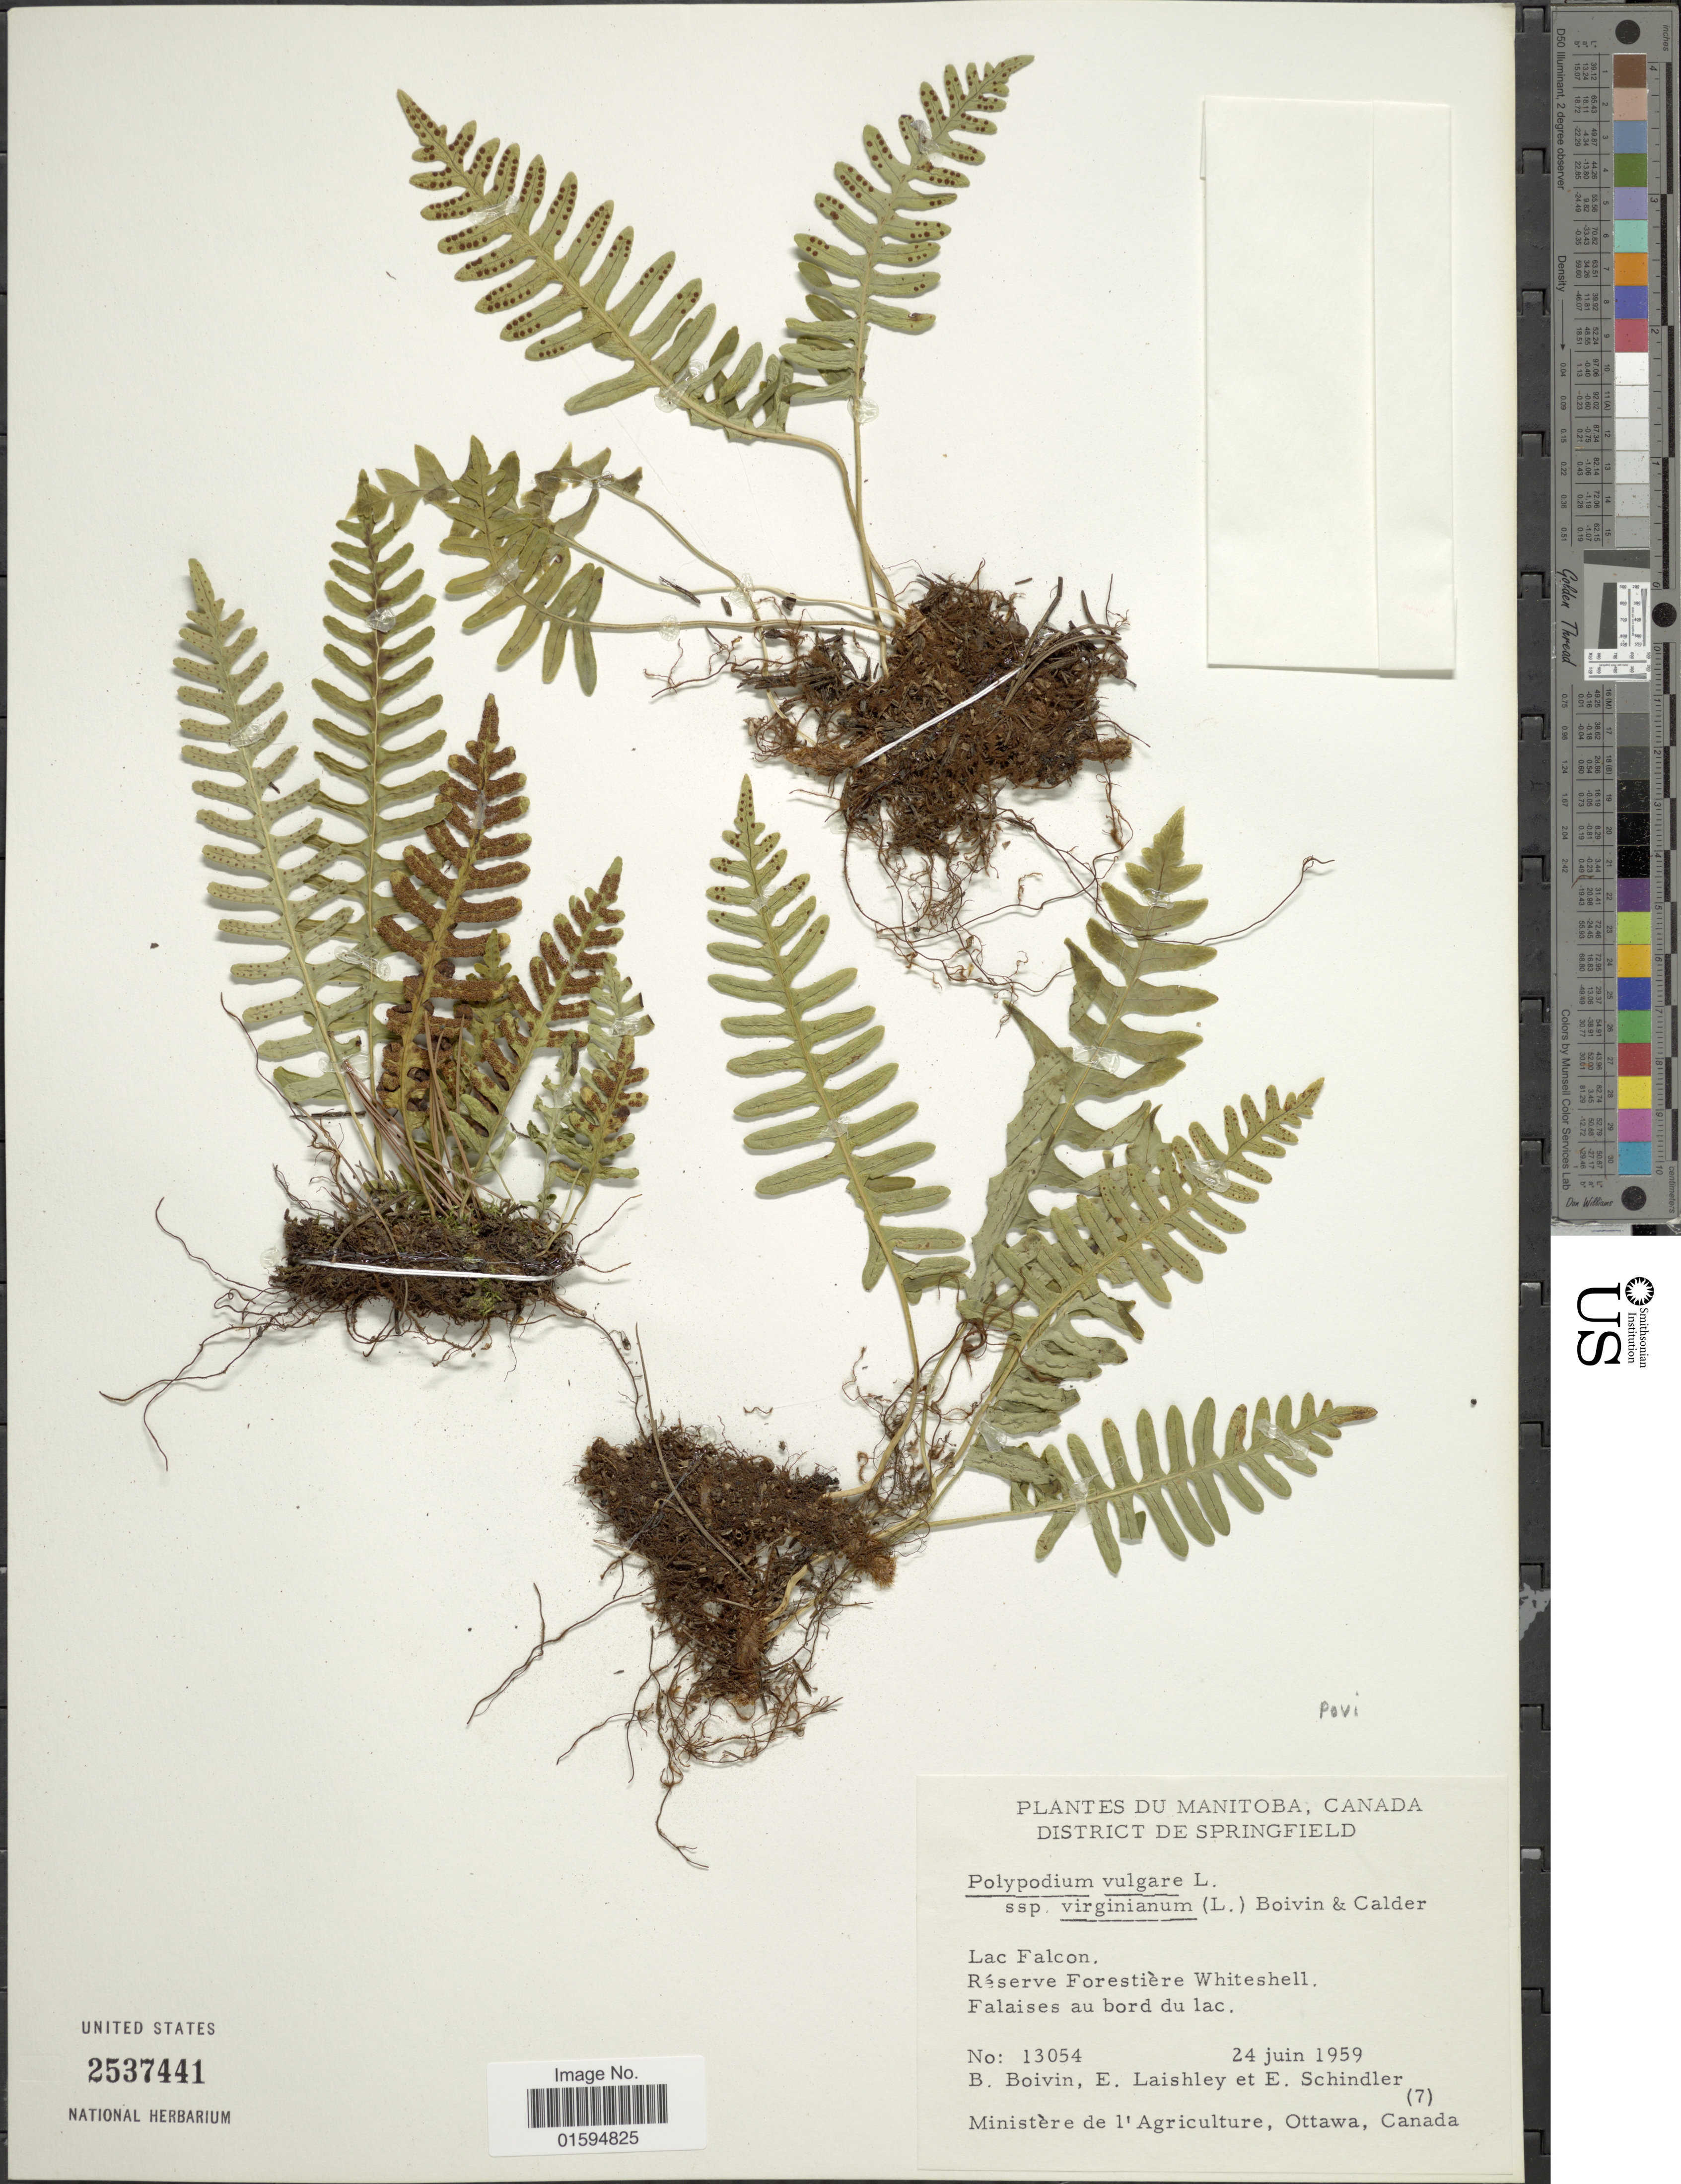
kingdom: Plantae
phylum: Tracheophyta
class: Polypodiopsida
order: Polypodiales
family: Polypodiaceae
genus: Polypodium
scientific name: Polypodium virginianum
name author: L.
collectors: J. R. B. Boivin, E. Laishley & E. Schindler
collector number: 13054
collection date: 1959-06-24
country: Canada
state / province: Manitoba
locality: District de Springfield, Lac Falcon, Reserve Forestière Whiteshell, Falaises au bord du lac.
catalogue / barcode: US 2537441